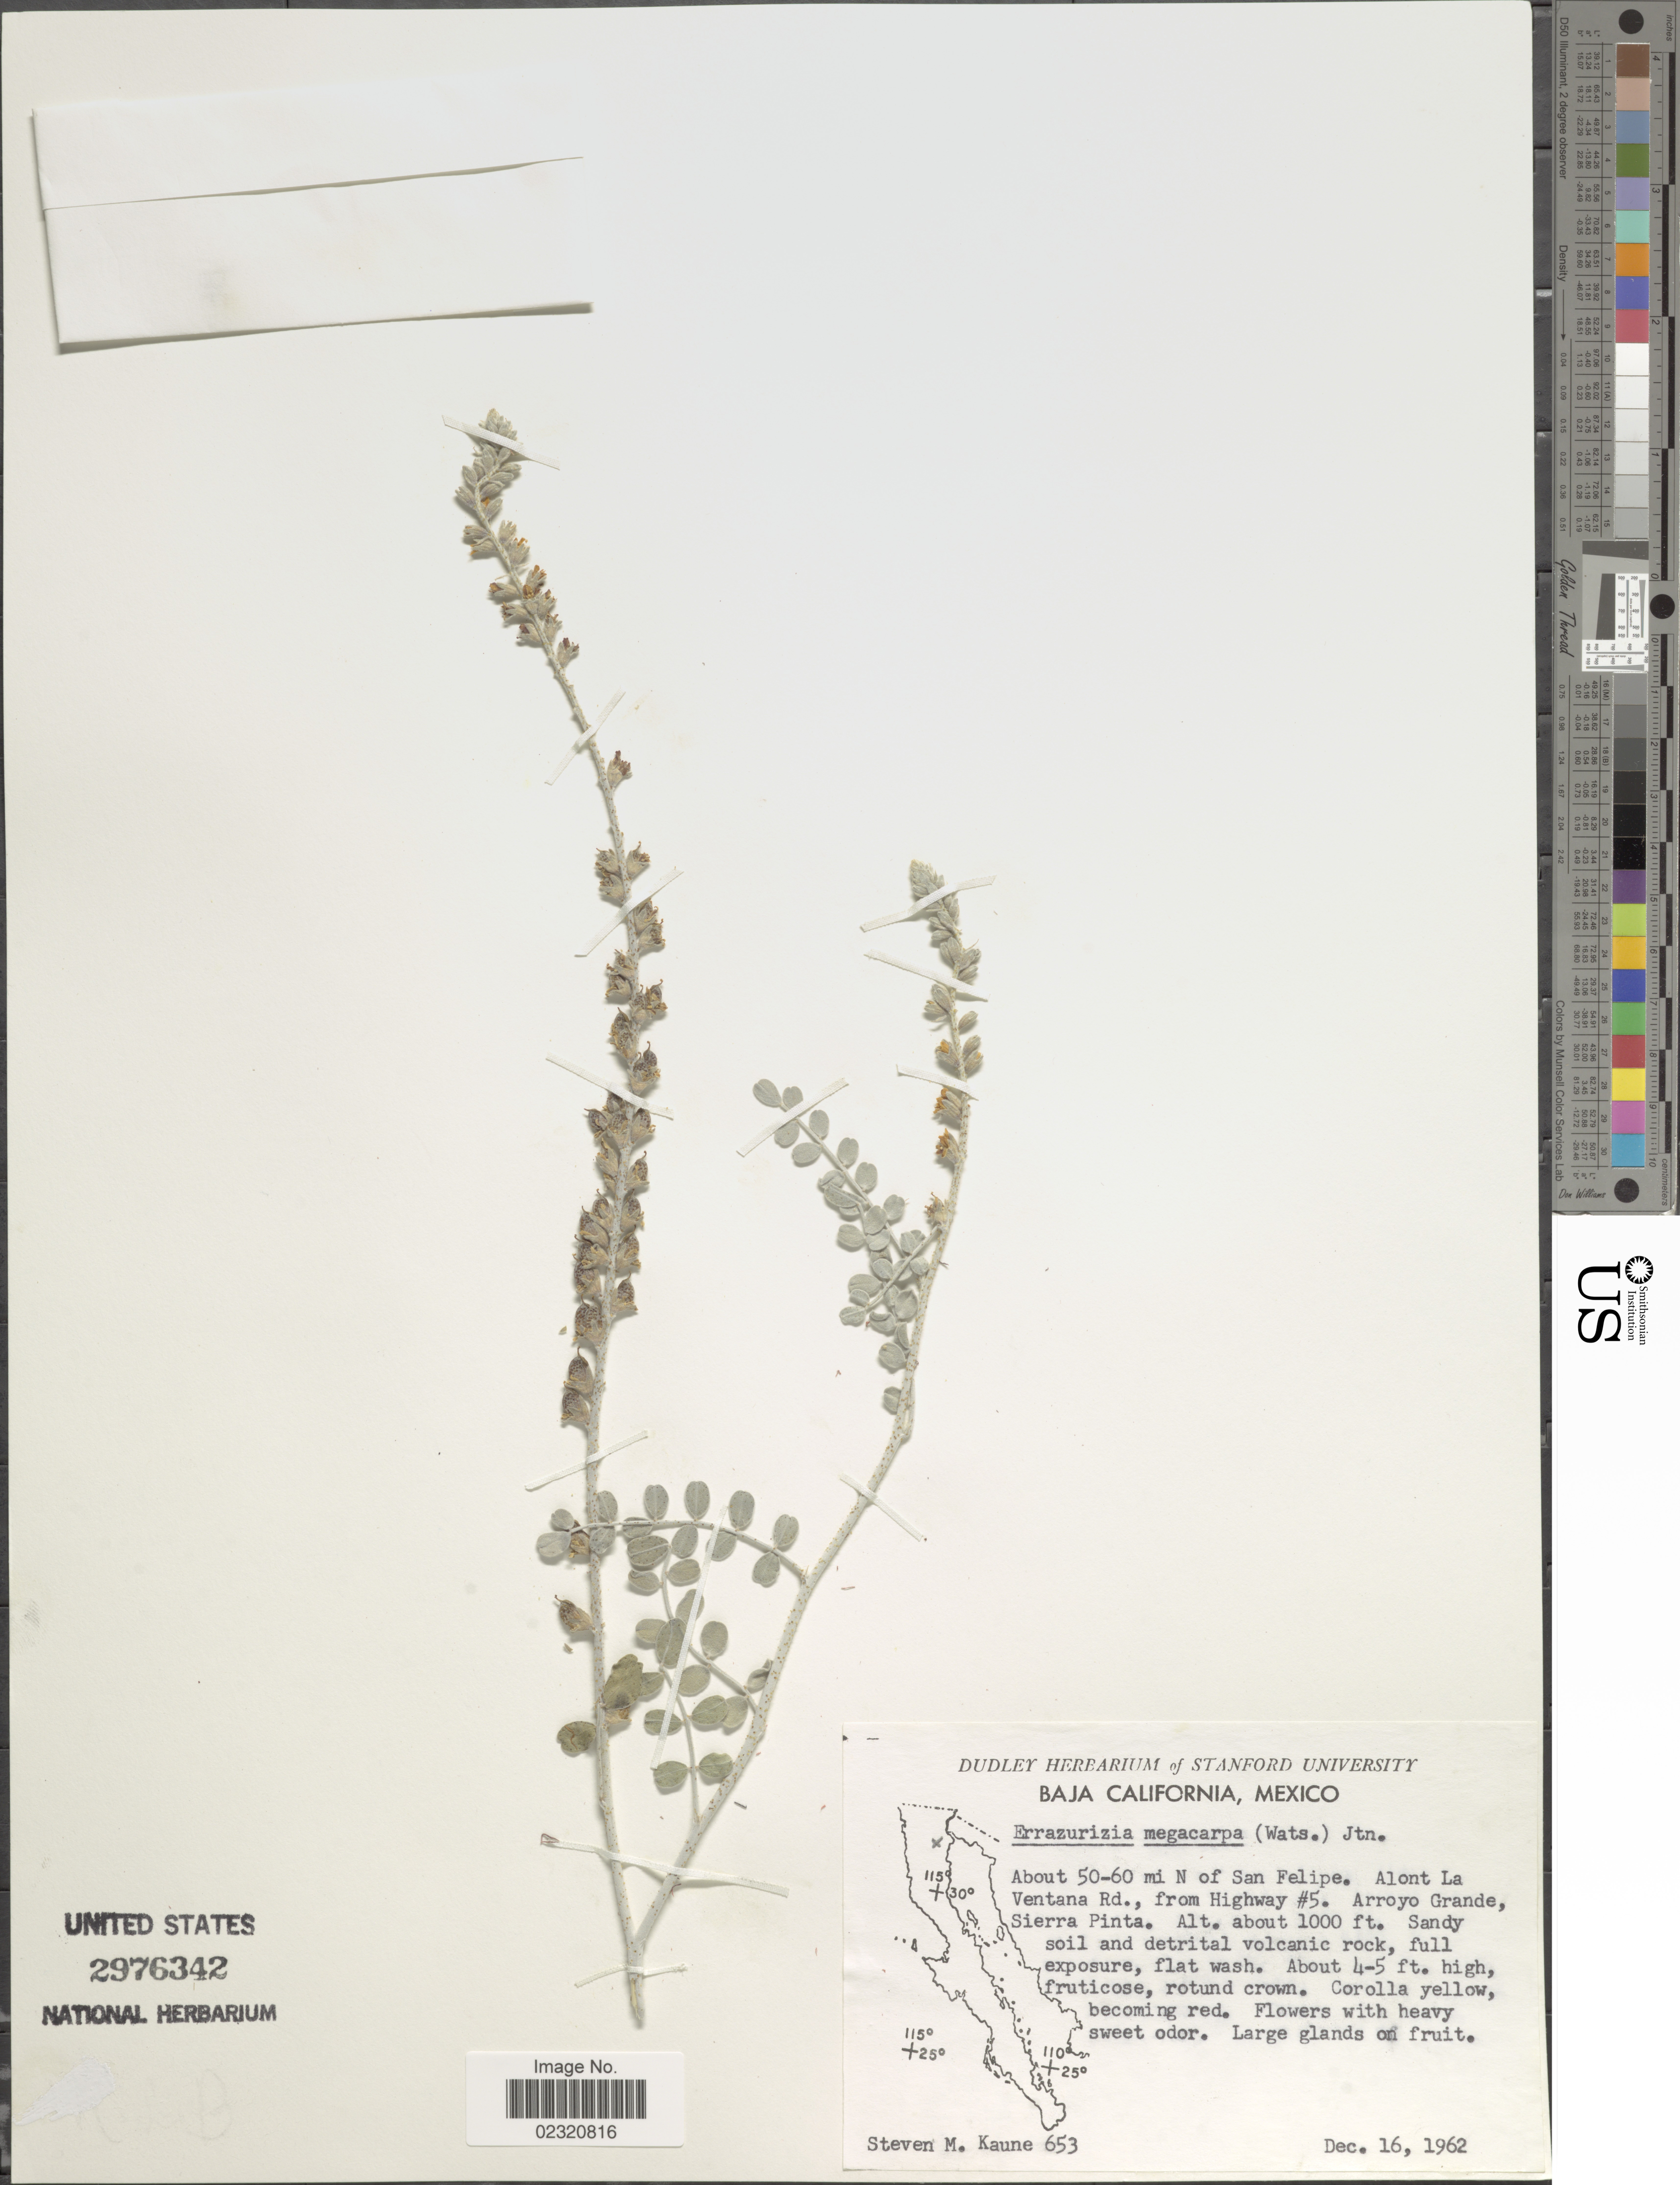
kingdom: Plantae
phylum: Tracheophyta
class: Magnoliopsida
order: Fabales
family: Fabaceae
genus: Errazurizia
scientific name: Errazurizia megacarpa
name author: I.M. Johnst.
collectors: S. Kaune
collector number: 653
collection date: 1962-12-16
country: Mexico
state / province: Baja California Norte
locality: About 50-60 mi N of San Felipe. Alont La Ventana Rd., from Highway #5. Arroyo Grande, Sierra Pinta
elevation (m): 305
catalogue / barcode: US 2976342